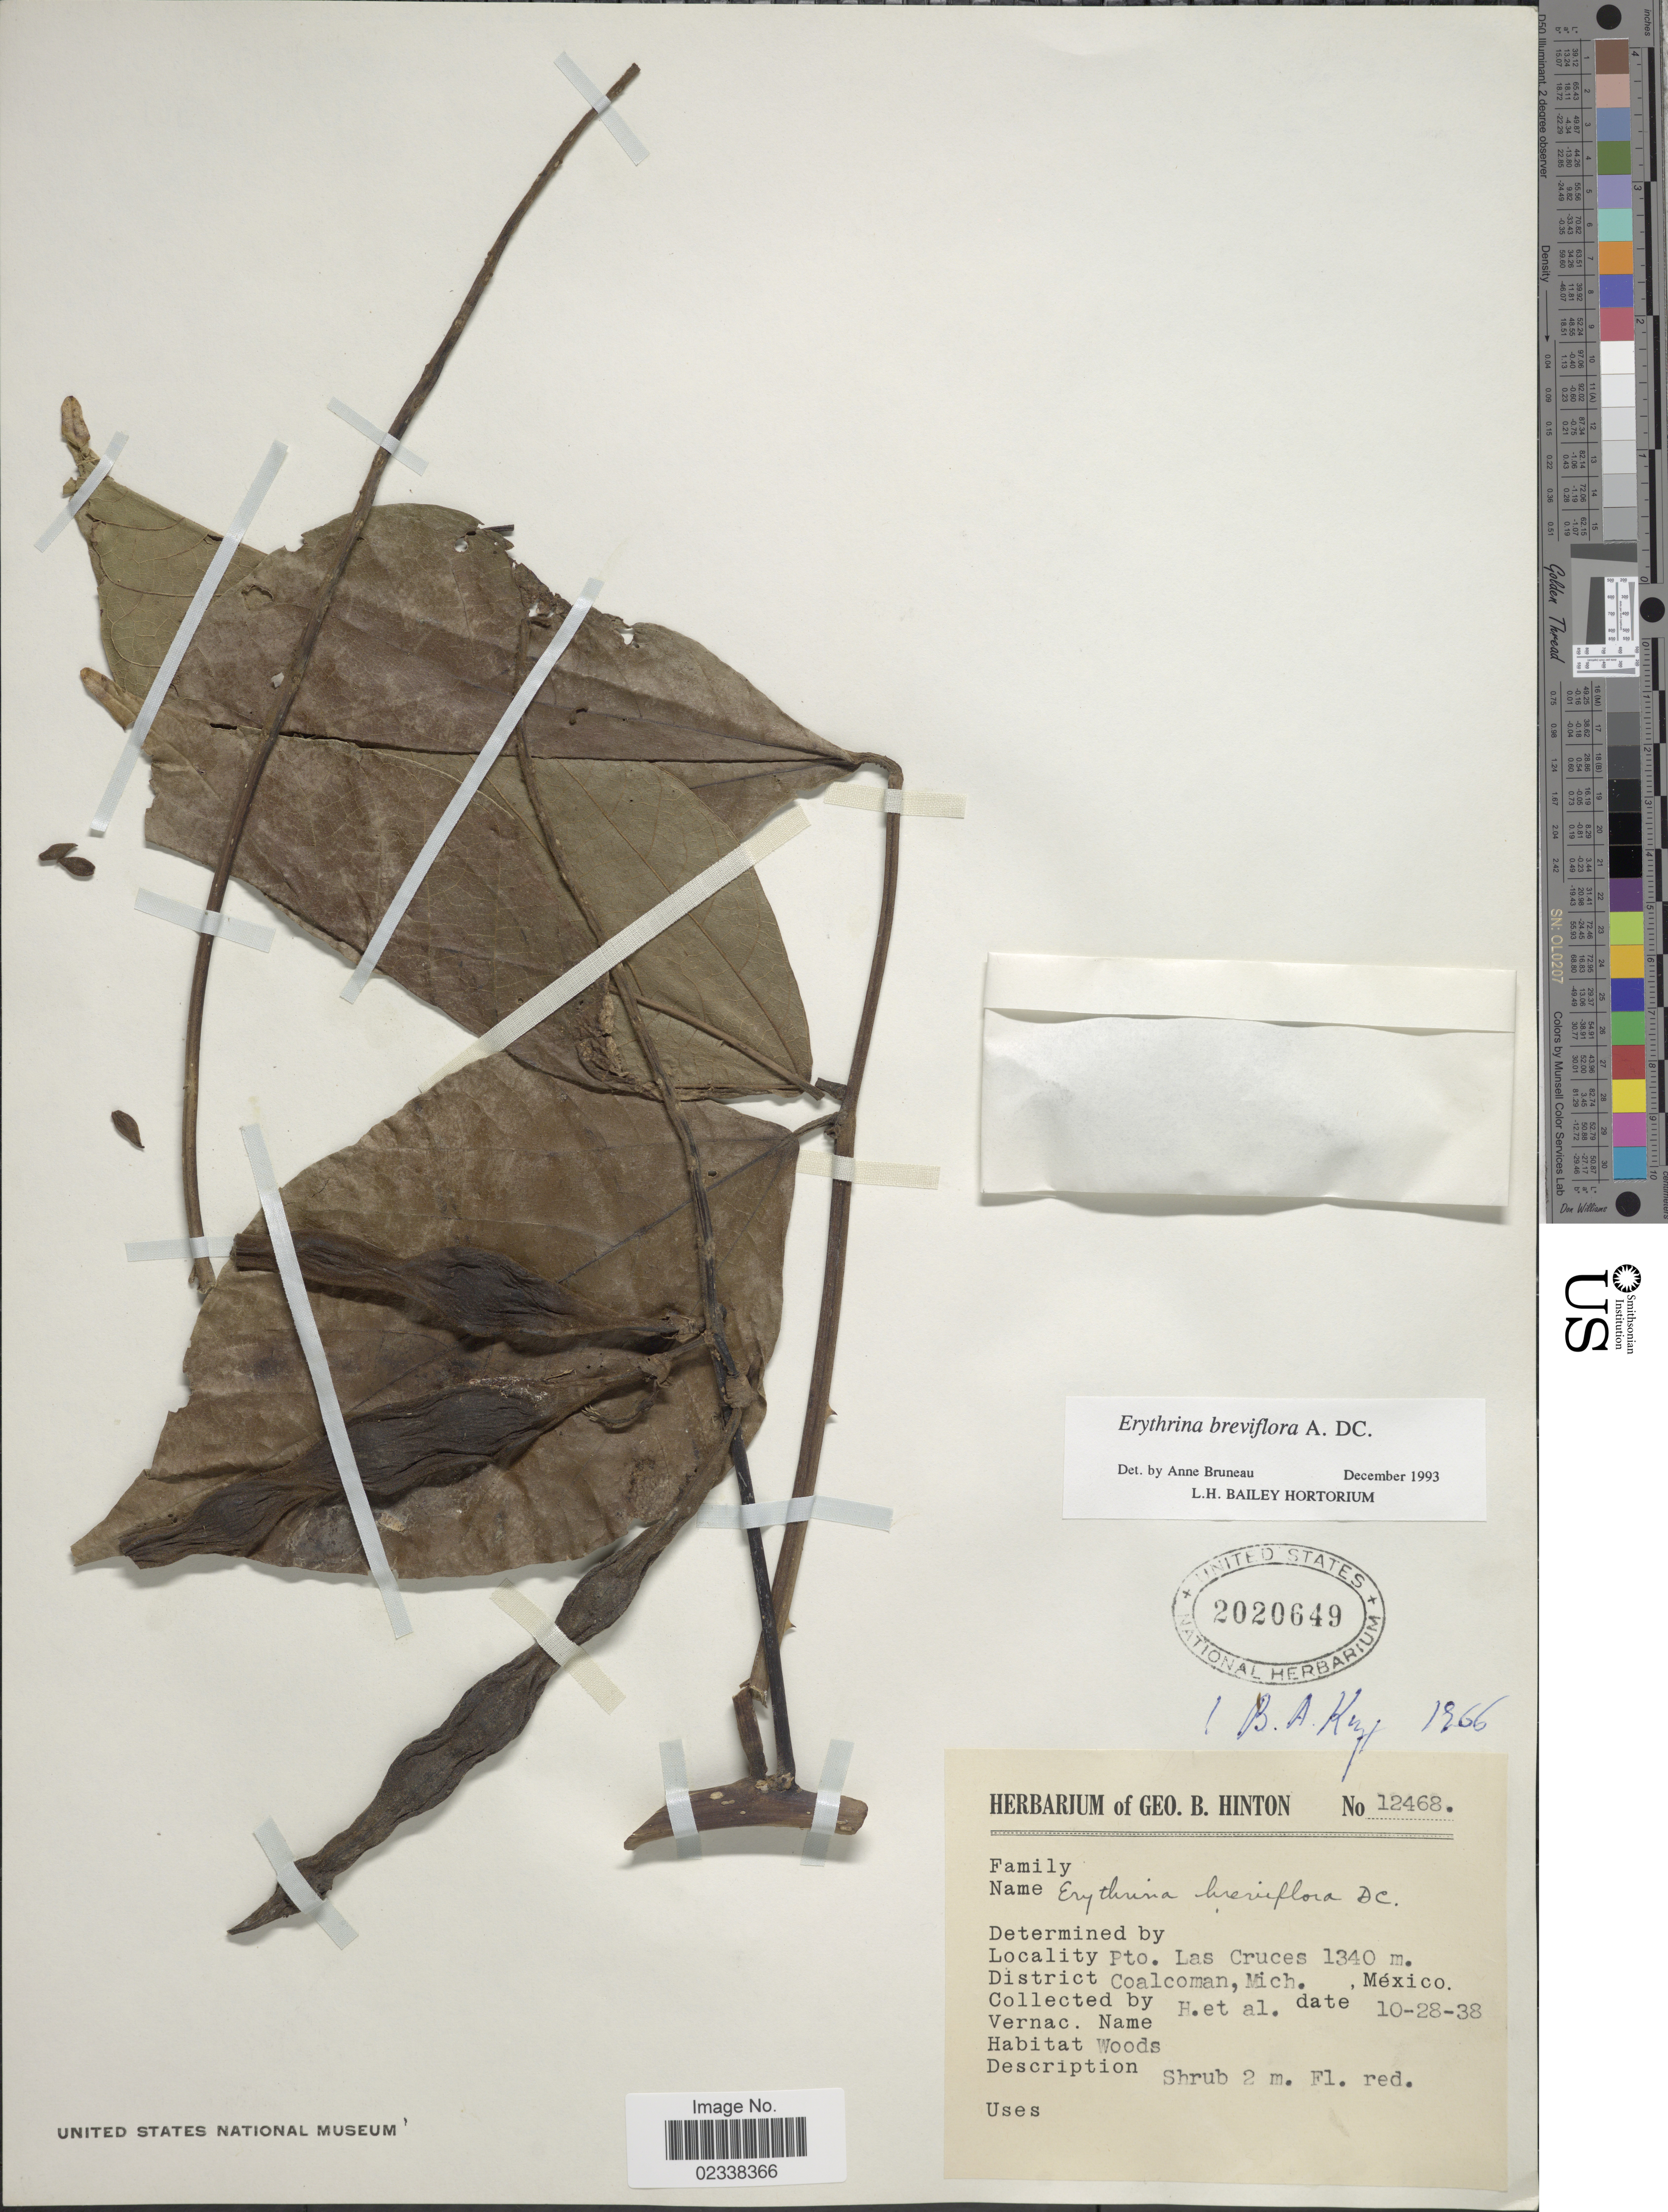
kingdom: Plantae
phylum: Tracheophyta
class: Magnoliopsida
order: Fabales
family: Fabaceae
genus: Erythrina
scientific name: Erythrina breviflora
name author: DC.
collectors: G. B. Hinton & et al.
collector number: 12468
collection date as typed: Transcribed d/m/y: 28/10/38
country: Mexico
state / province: Michoacán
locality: Pto. Las Cruces. District Coalcoman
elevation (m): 1340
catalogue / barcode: US 2020649